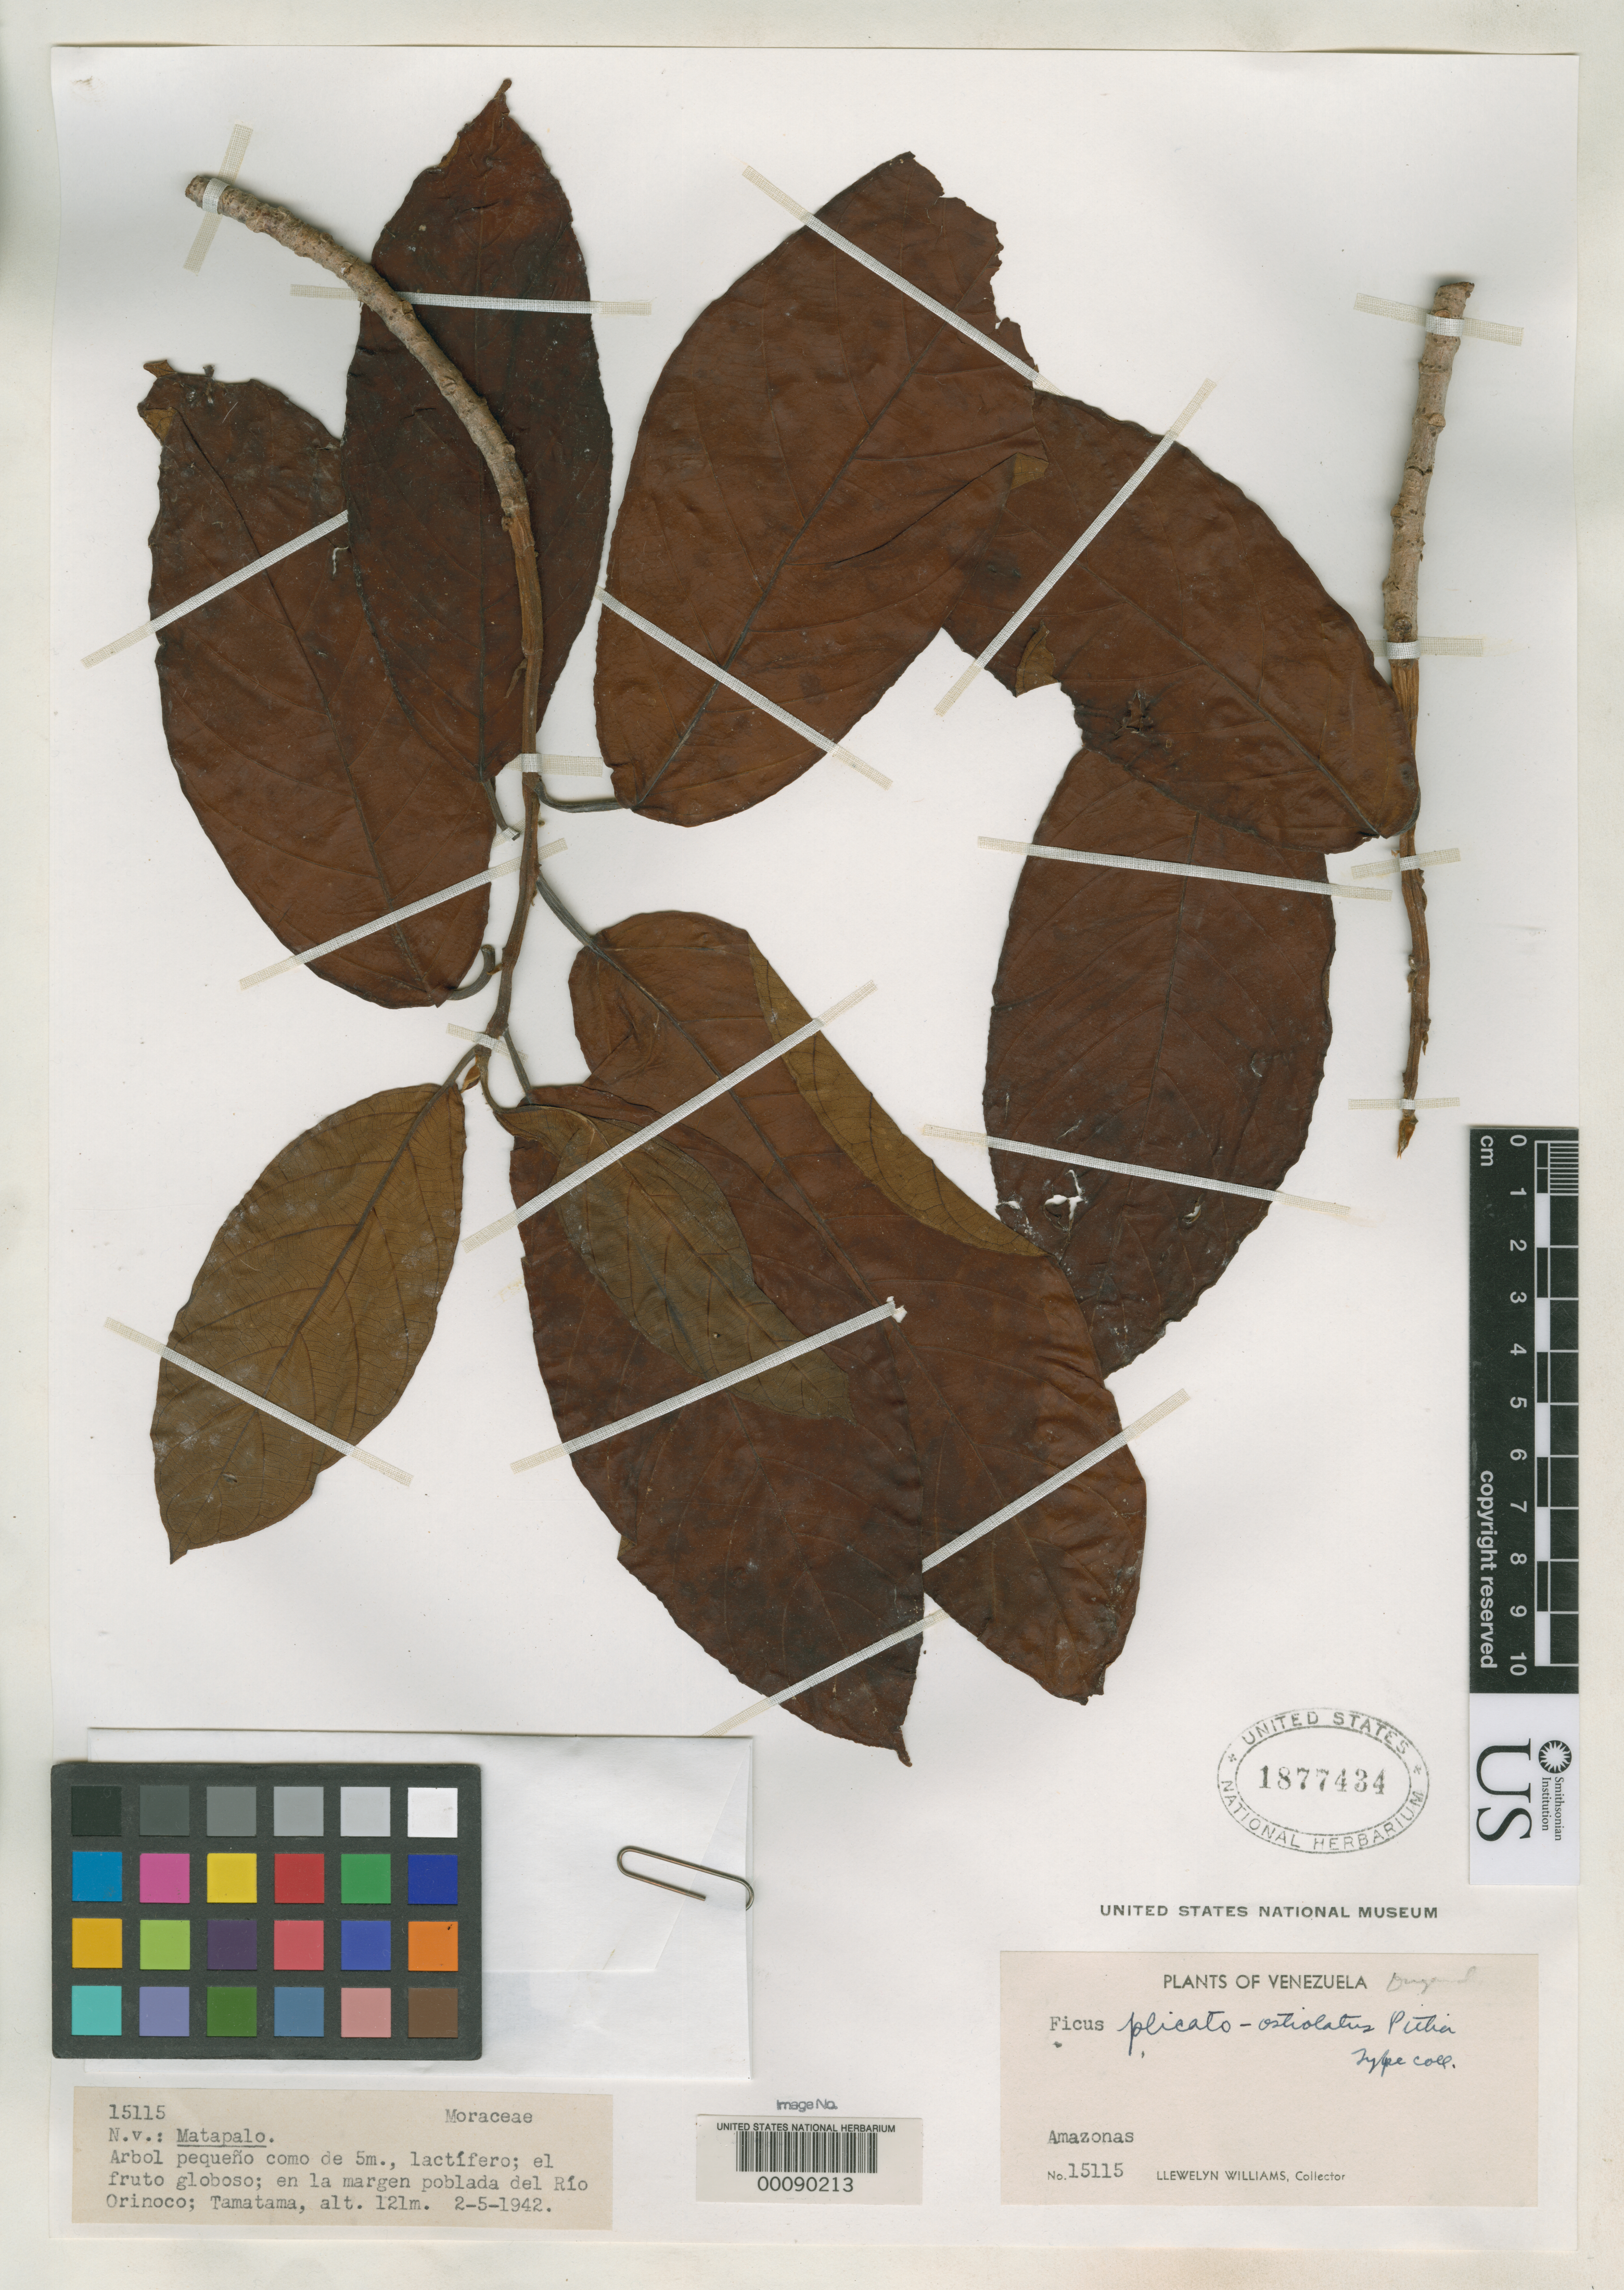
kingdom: Plantae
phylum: Tracheophyta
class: Magnoliopsida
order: Rosales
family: Moraceae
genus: Ficus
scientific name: Ficus plicato-ostiolatus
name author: Pittier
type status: Isotype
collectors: Ll. Williams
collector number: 15115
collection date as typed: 02 May 1942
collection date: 1942-05-02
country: Venezuela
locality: Margen poblado del Rio Orinoco River, Tamatama.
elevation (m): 121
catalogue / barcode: US 1877434